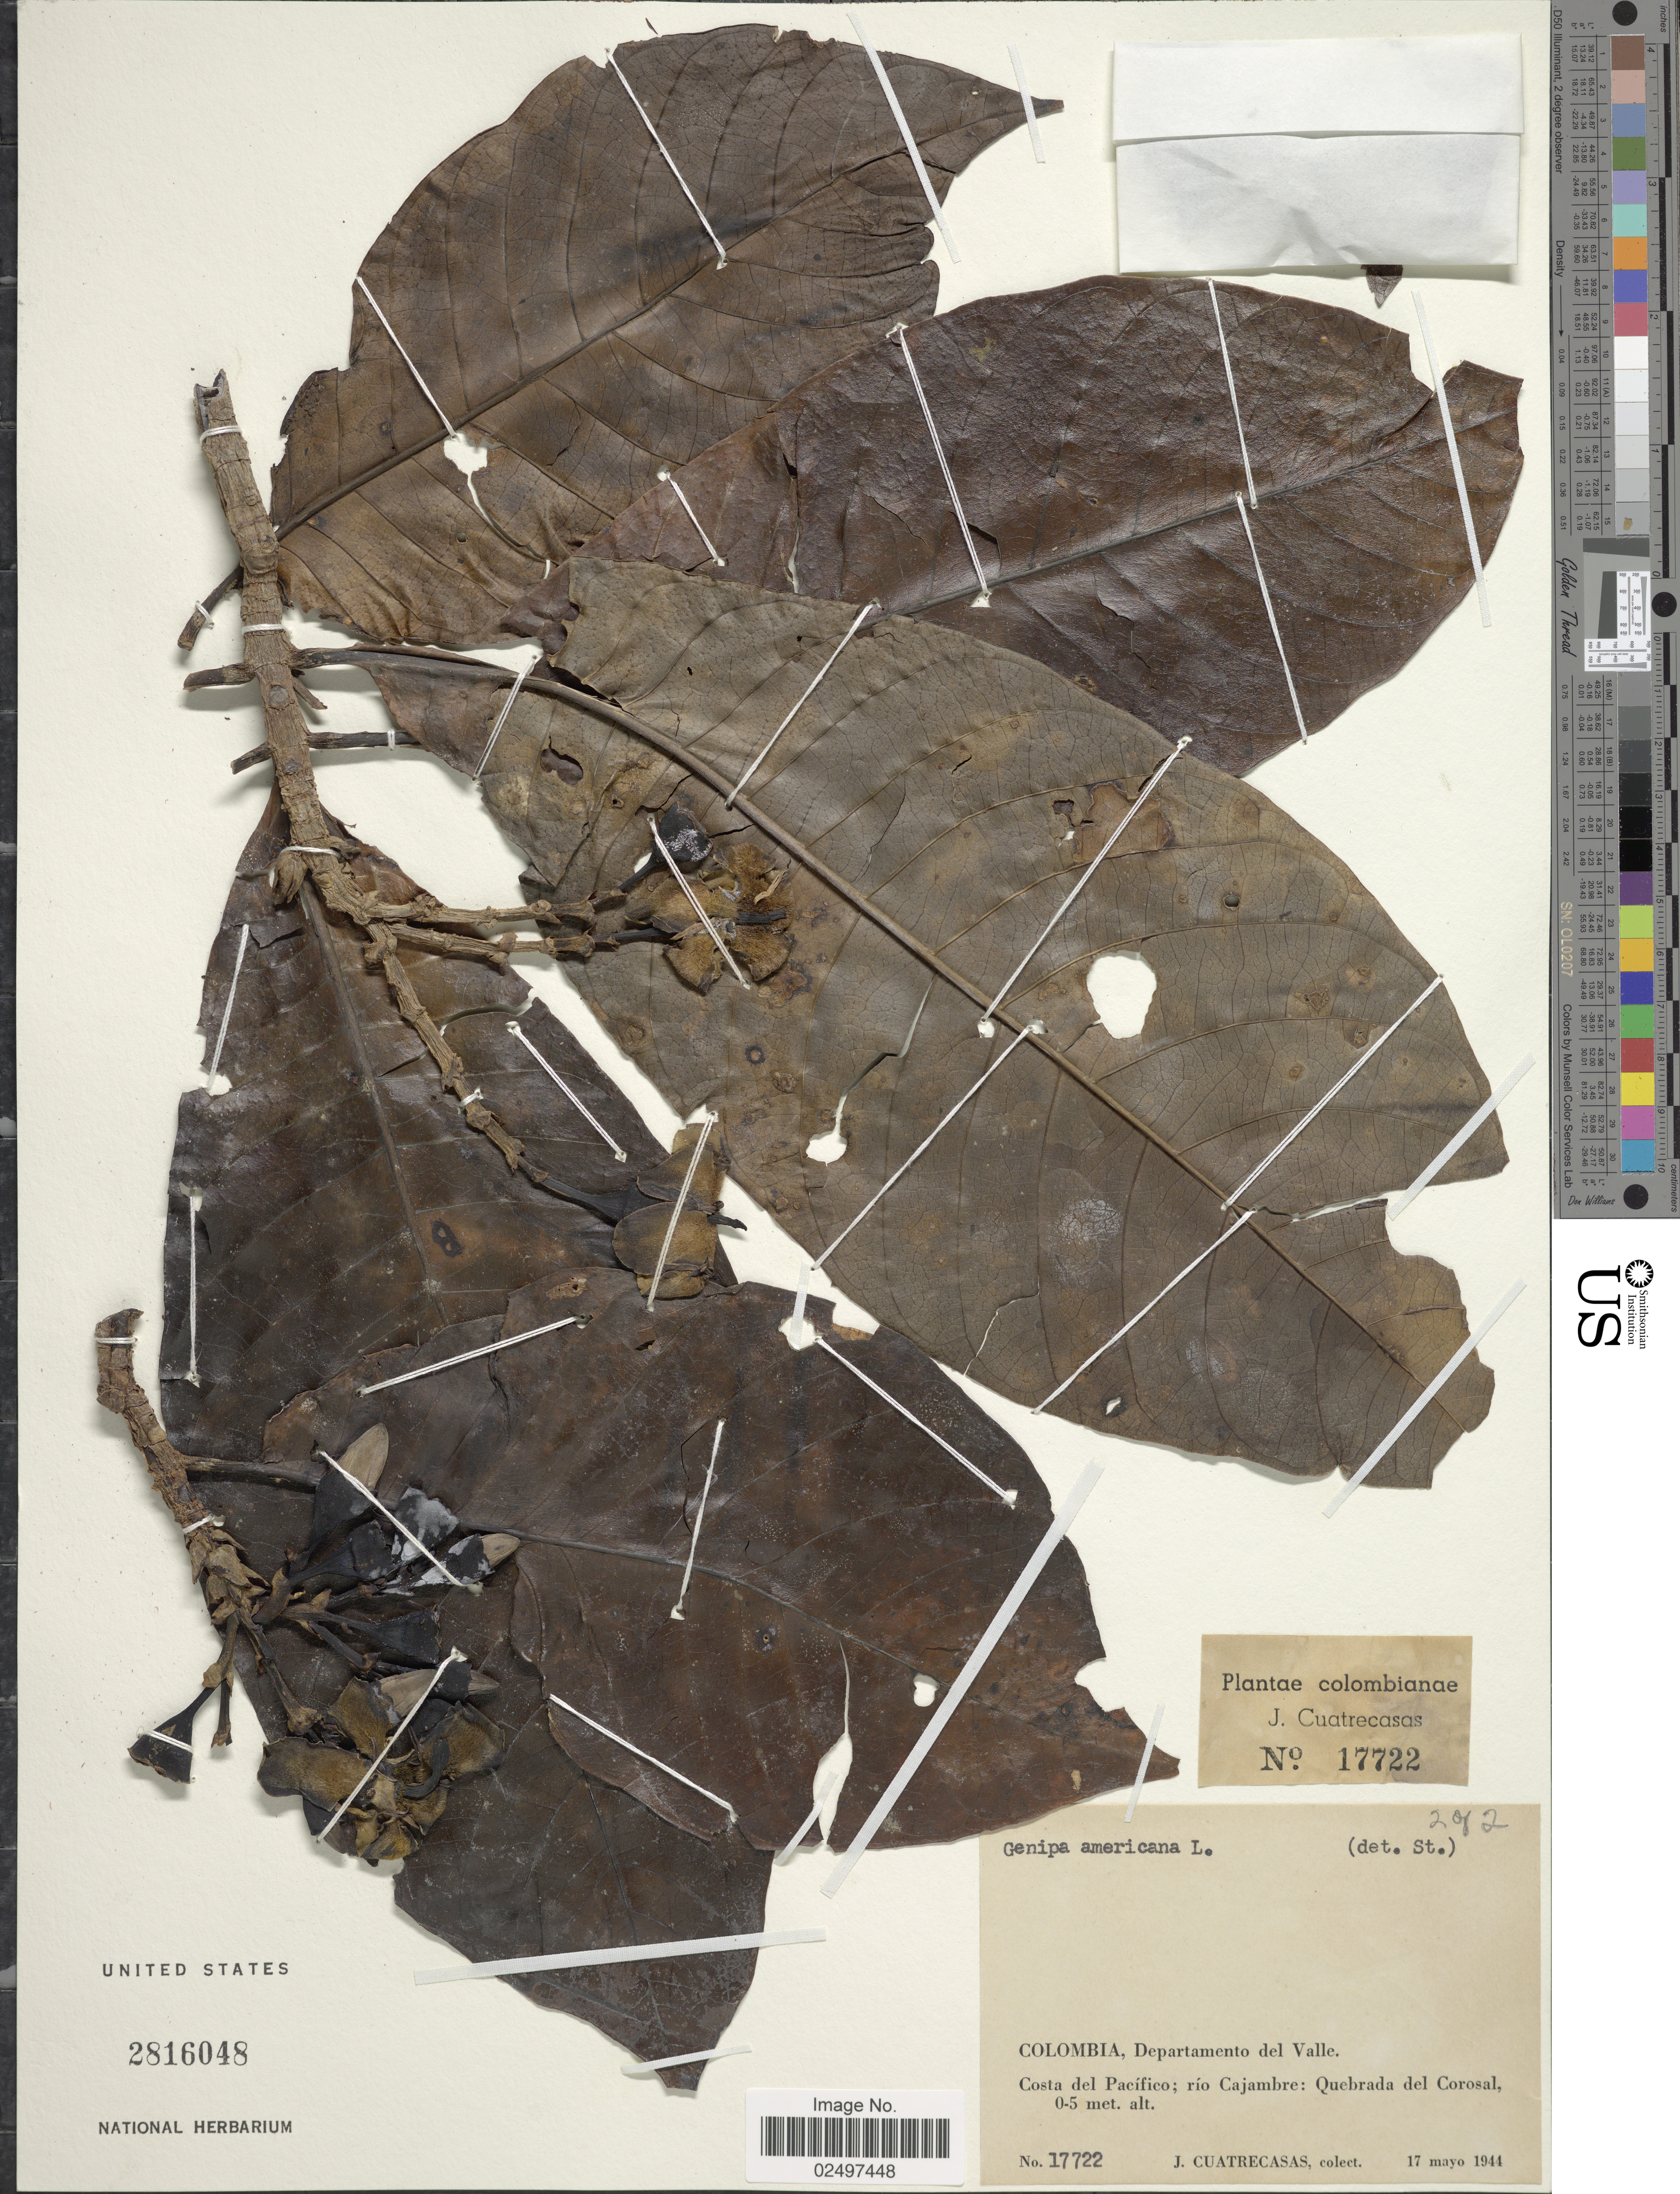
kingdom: Plantae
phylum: Tracheophyta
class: Magnoliopsida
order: Gentianales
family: Rubiaceae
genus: Genipa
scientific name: Genipa americana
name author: L.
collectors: J. Cuatrecasas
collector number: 17722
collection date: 1944-05-17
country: Colombia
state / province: Valle del Cauca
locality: Departamento del Valle. Costa del Pacifico; rio Cajambre: Quebrada del Corosal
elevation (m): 0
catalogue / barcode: US 2816048